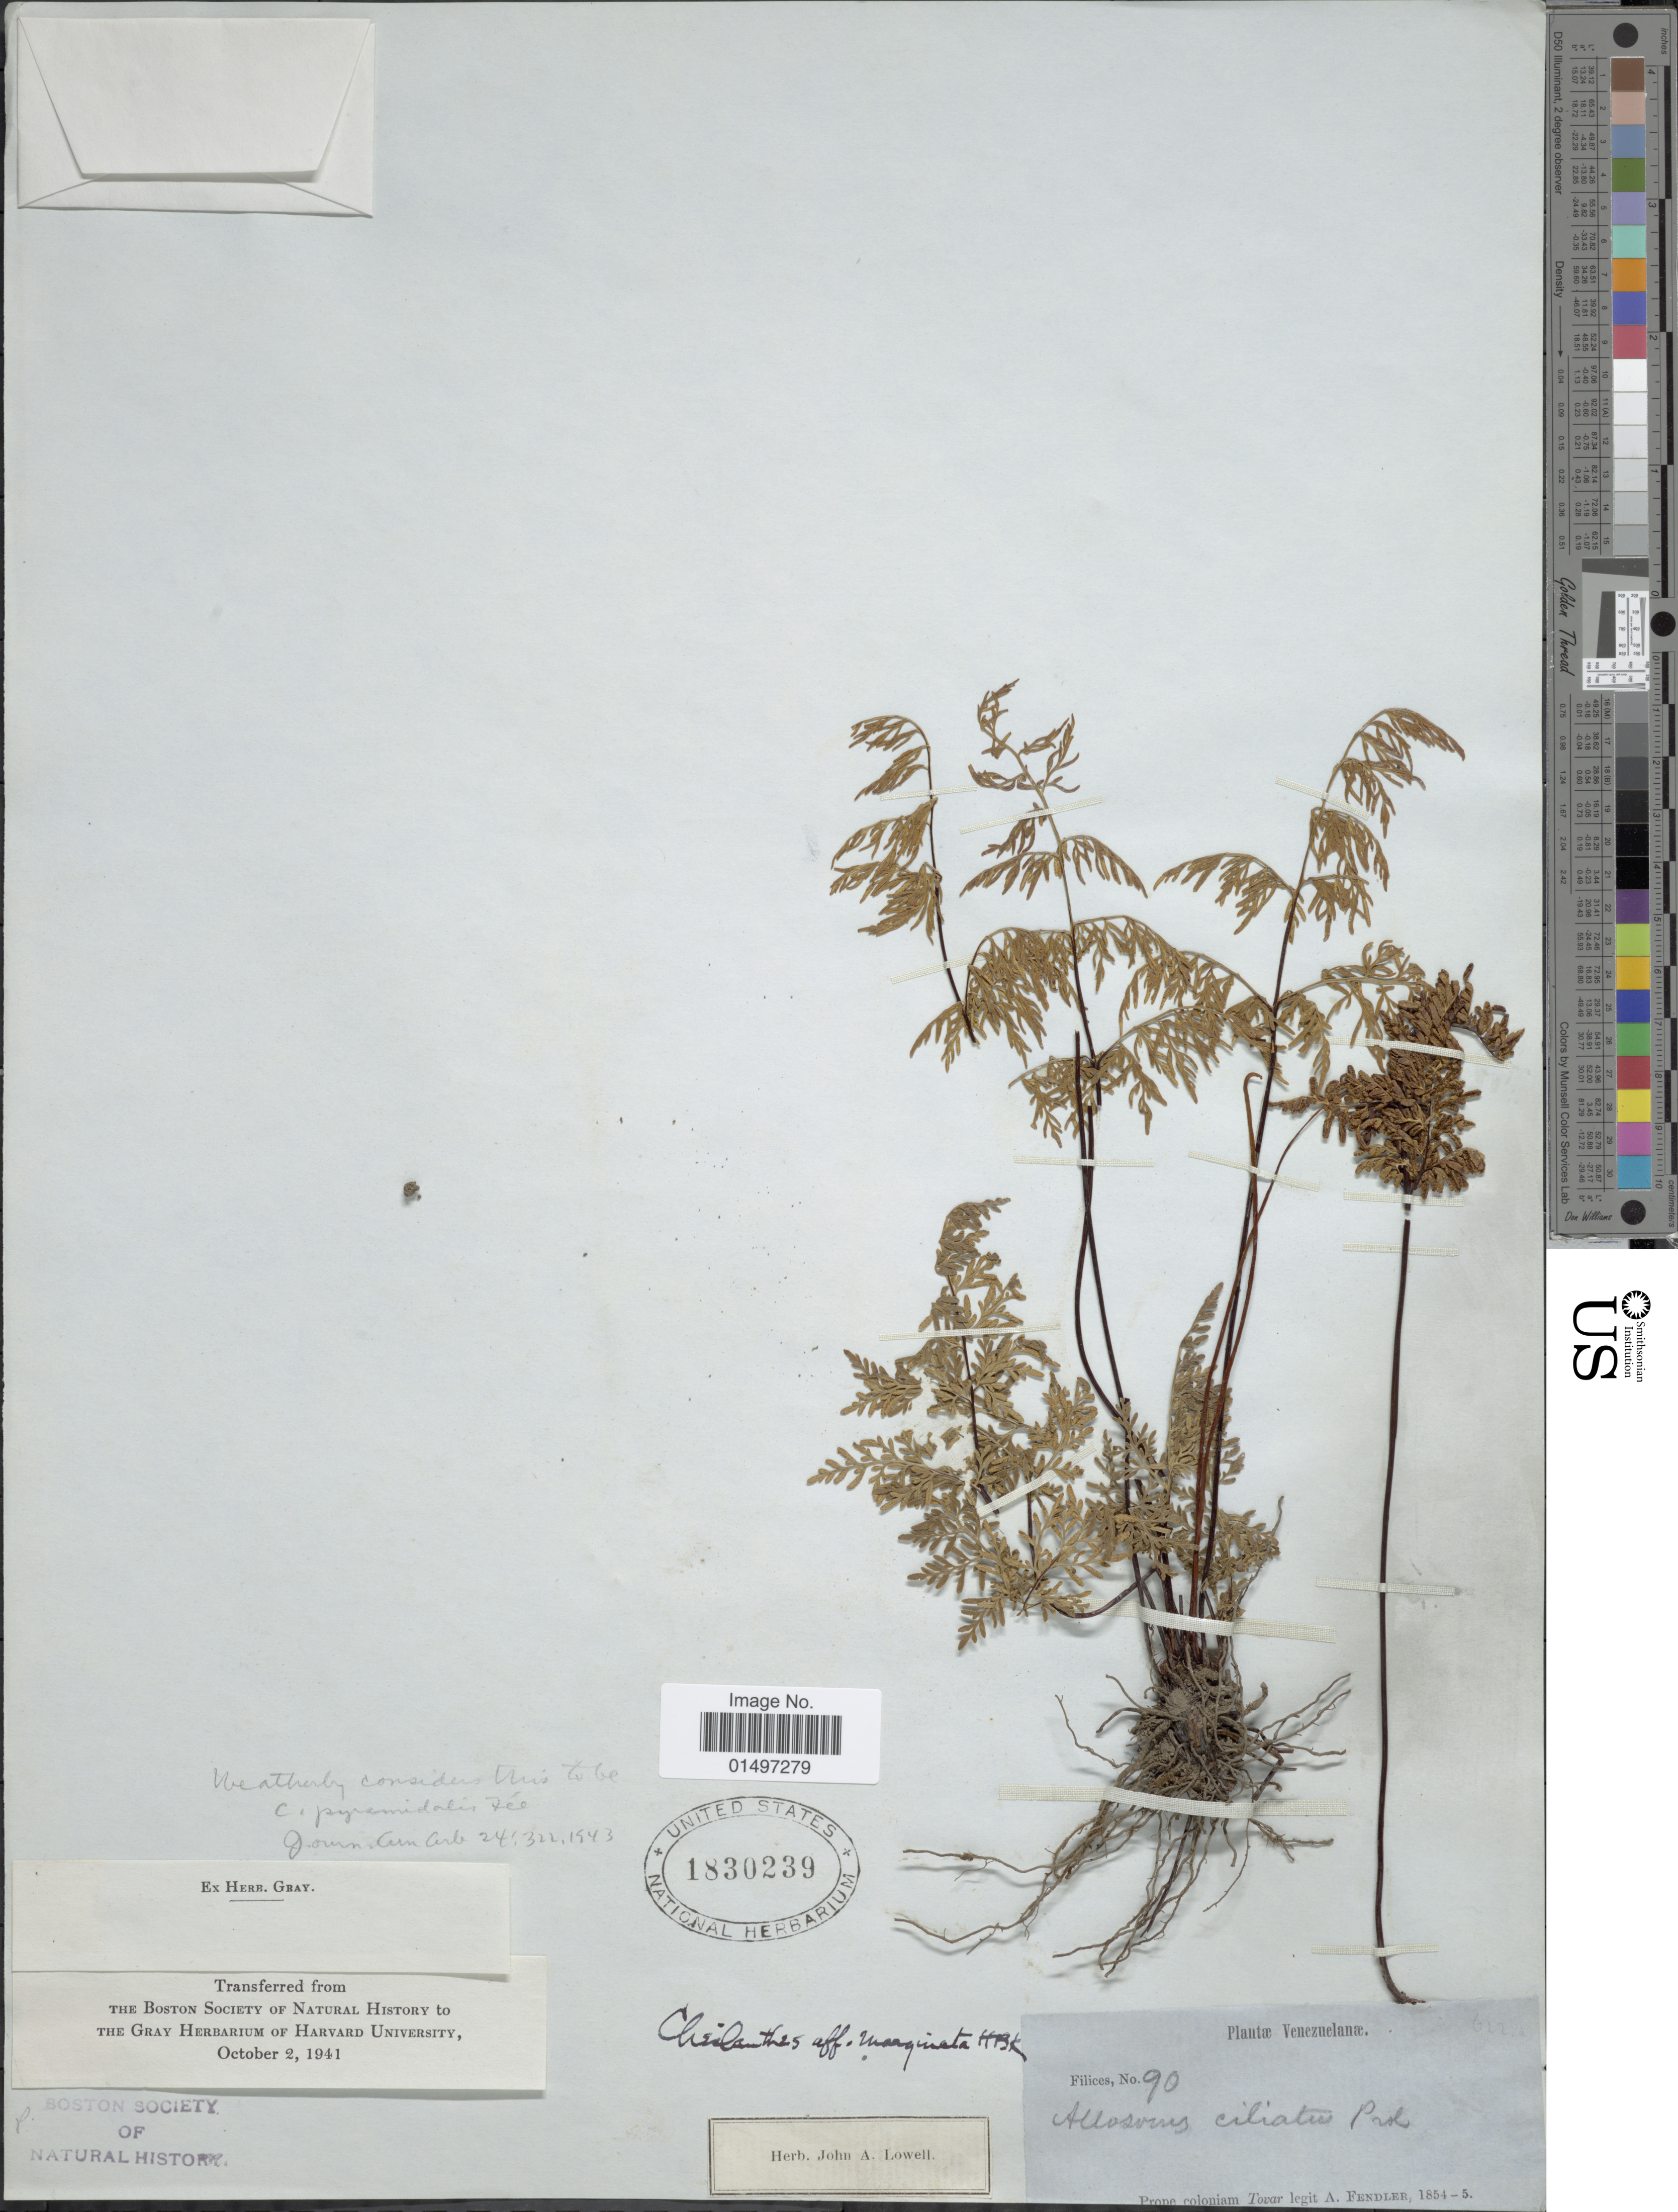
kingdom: Plantae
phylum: Tracheophyta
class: Polypodiopsida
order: Polypodiales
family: Pteridaceae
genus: Gaga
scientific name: Gaga hirsuta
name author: (Link) Fay W. Li & Windham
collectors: A. Fendler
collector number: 90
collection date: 1854/1855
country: Venezuela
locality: Plantae Venezuelanae. Prope coloniam Tovar.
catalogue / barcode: US 1830239